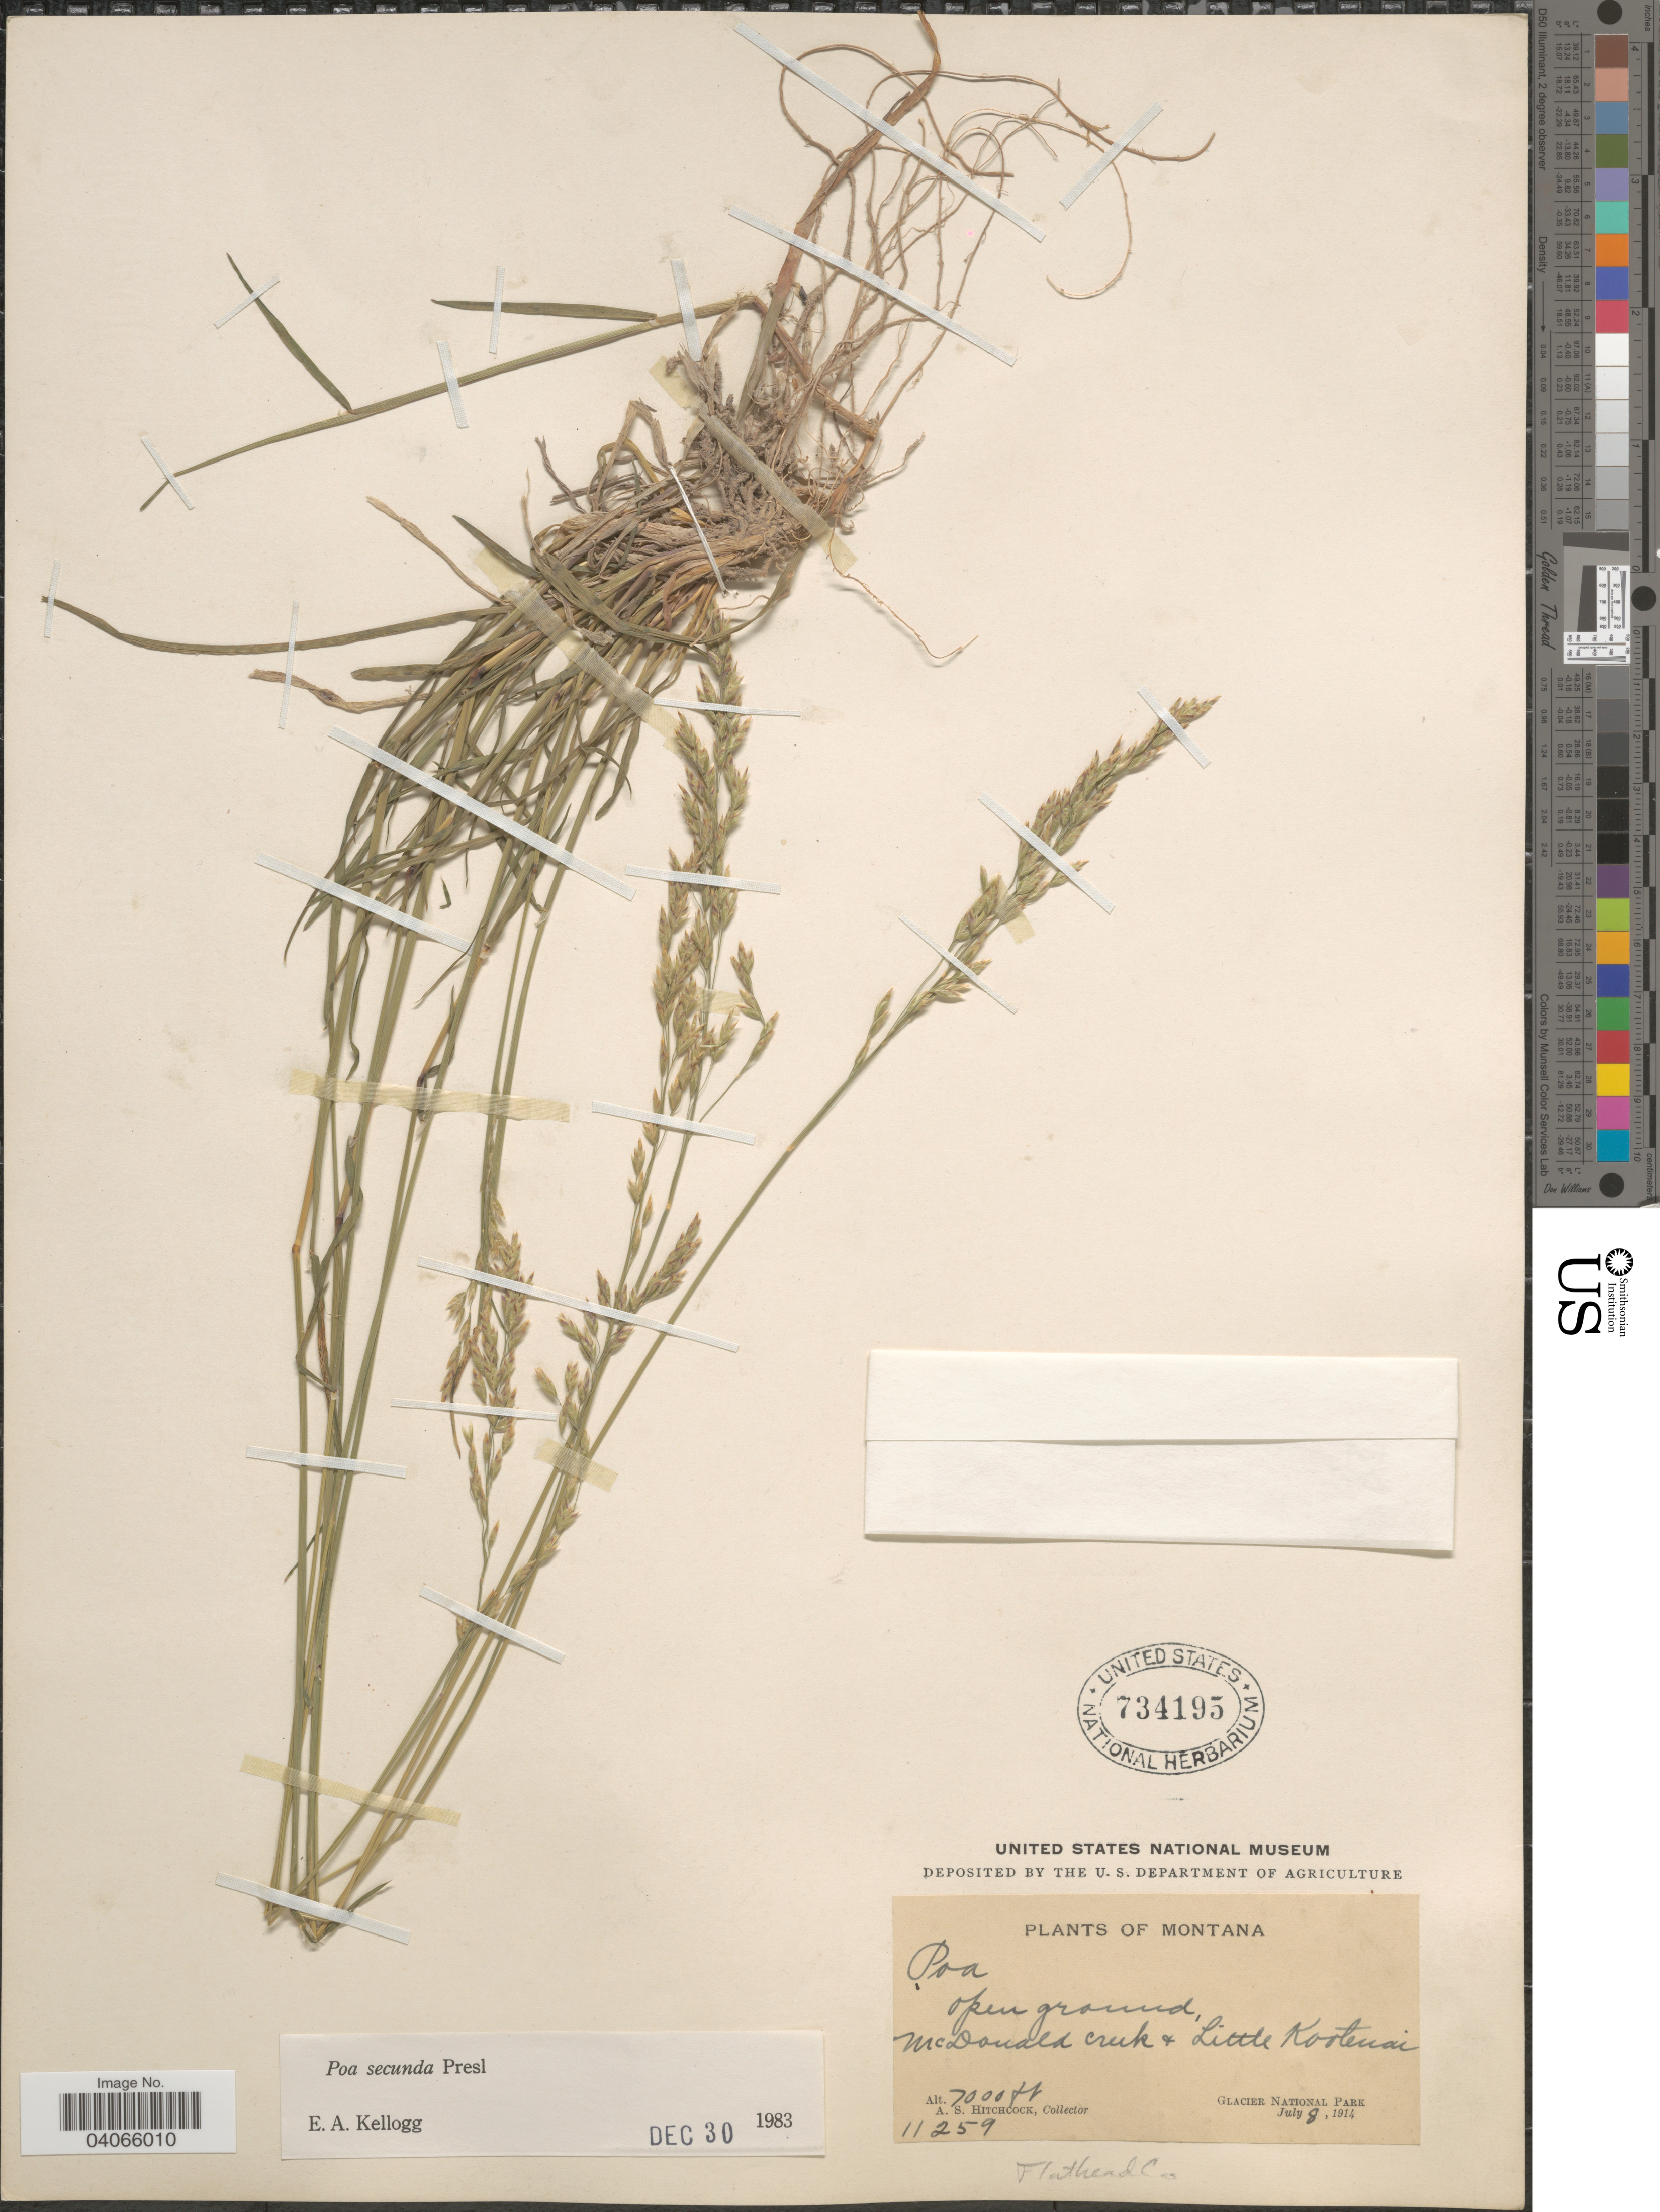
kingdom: Plantae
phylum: Tracheophyta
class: Liliopsida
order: Poales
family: Poaceae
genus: Poa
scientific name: Poa secunda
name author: J. Presl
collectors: A. S. Hitchcock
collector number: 11259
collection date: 1914-07-08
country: United States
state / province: Montana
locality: McDonald Creek & Little Kootenai. Glacier National Park. Flathead Co.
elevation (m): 2134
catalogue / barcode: US 734195